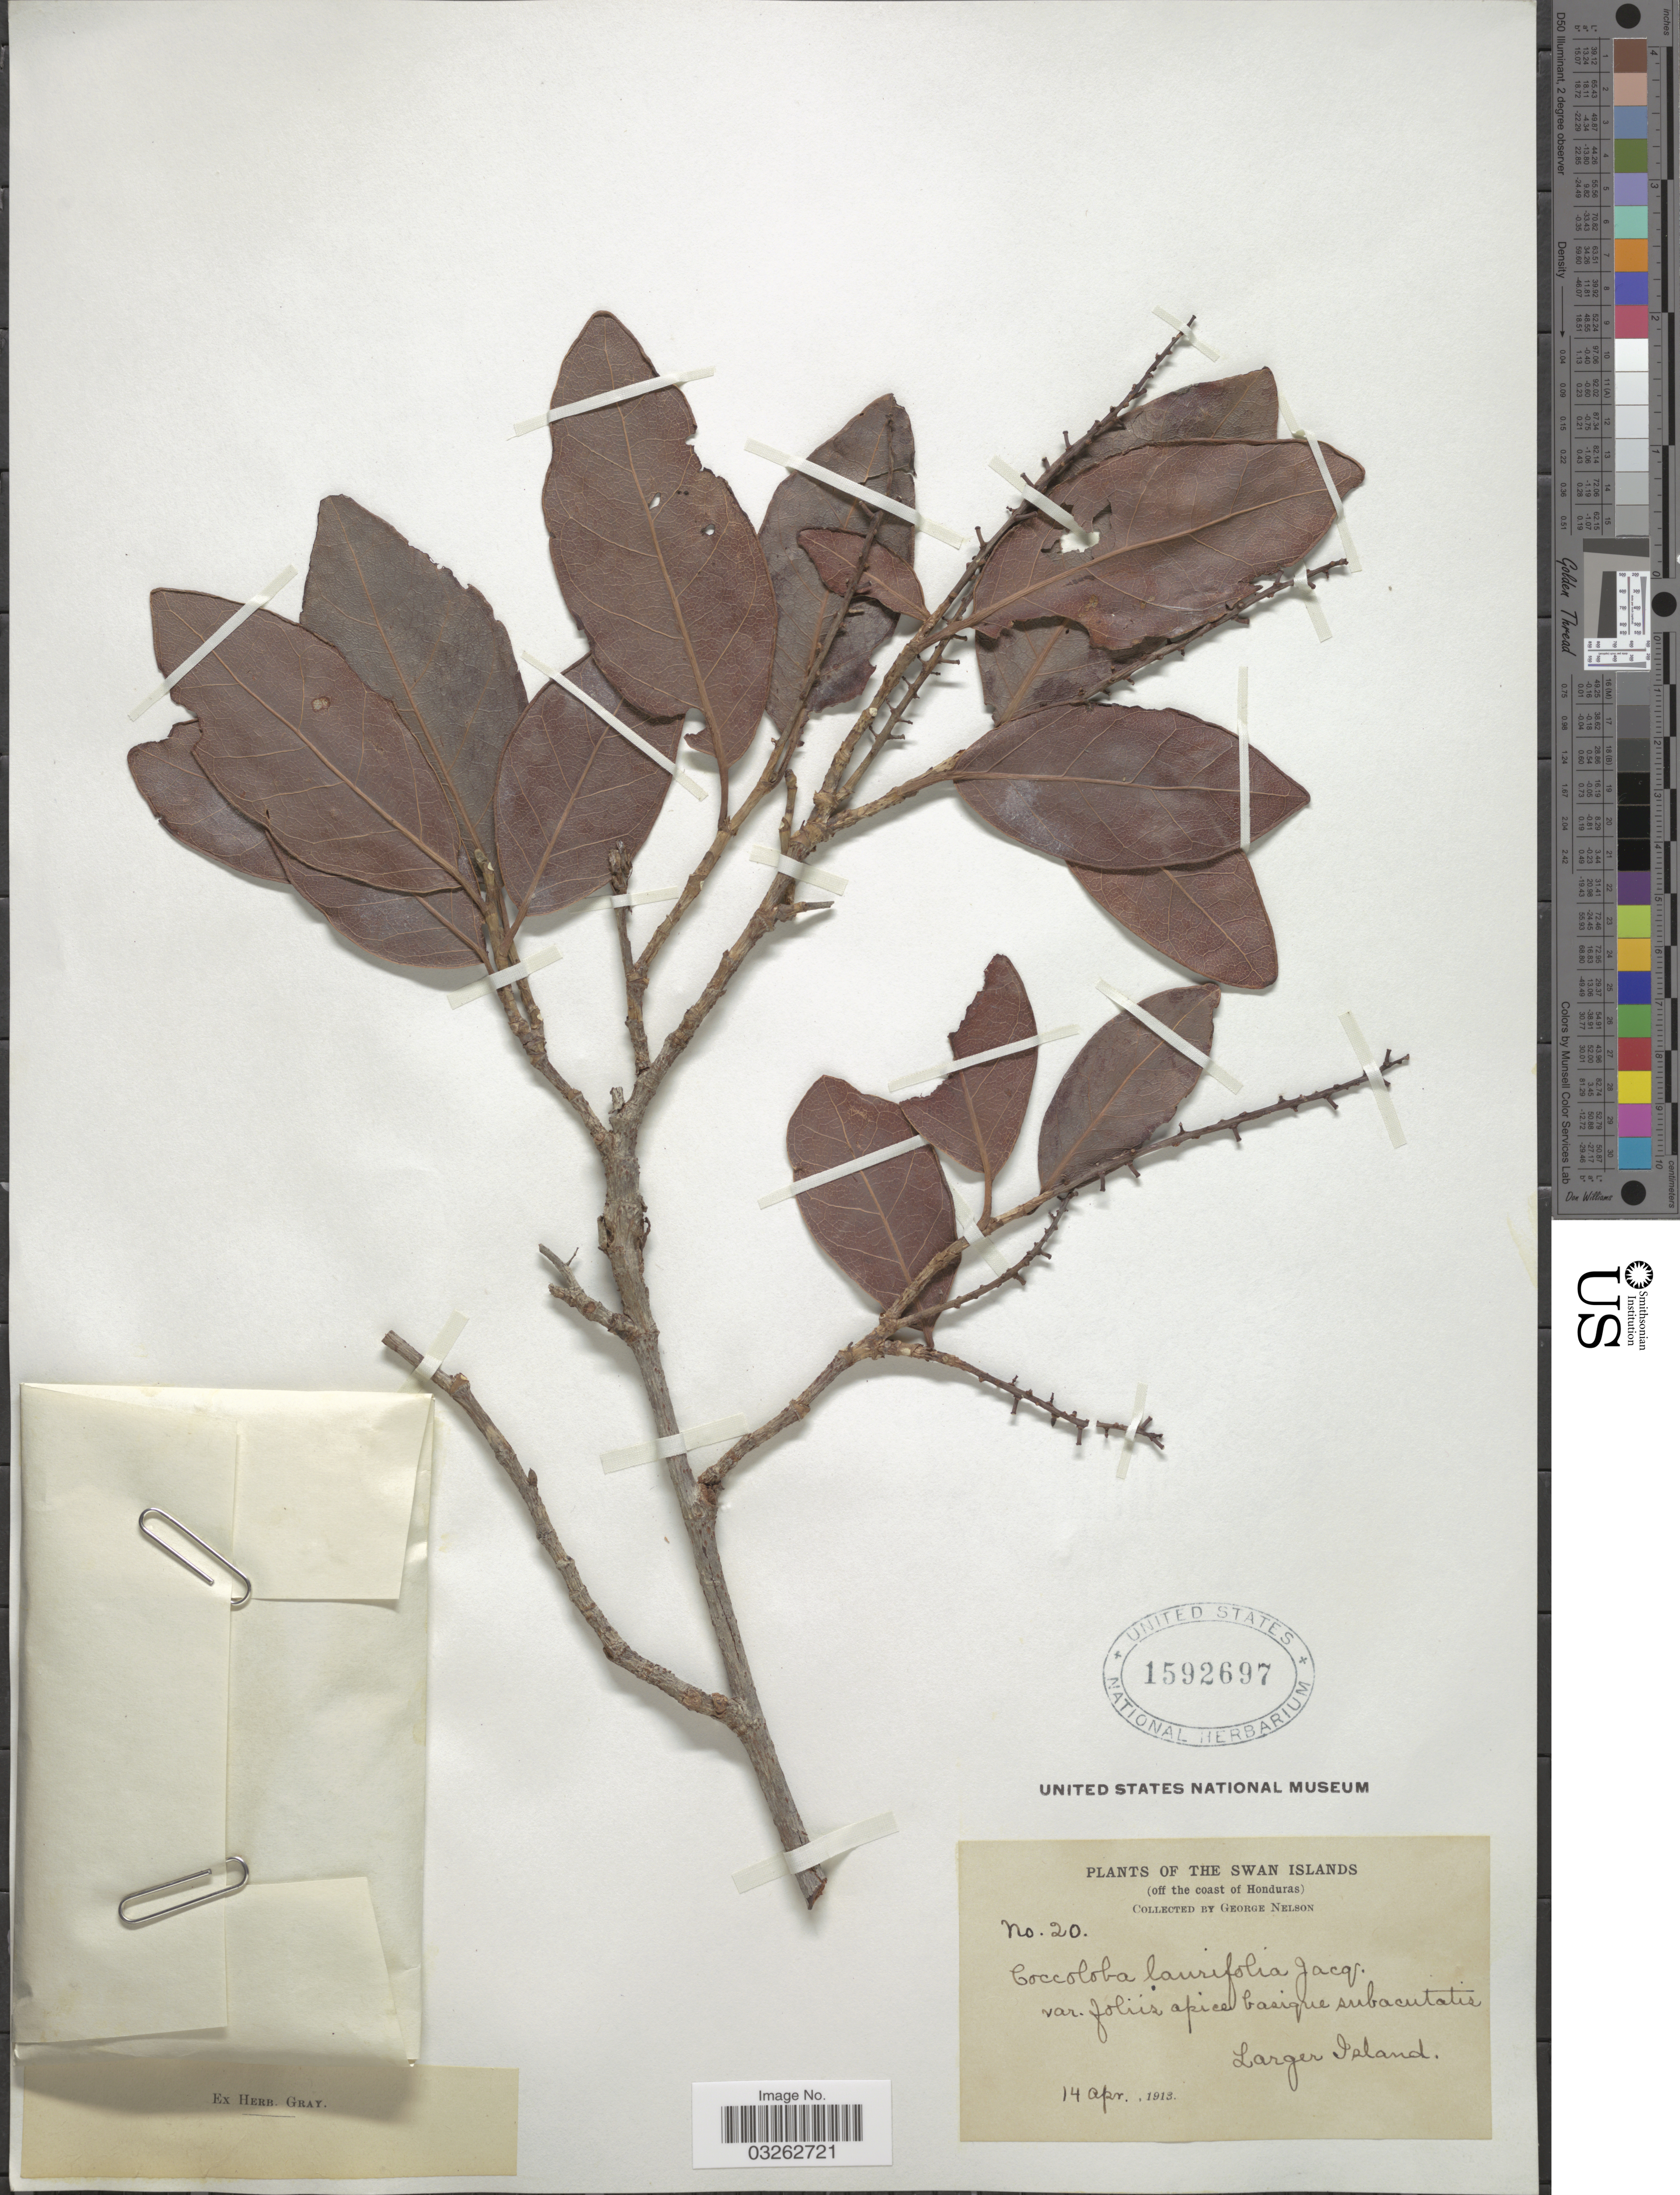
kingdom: Plantae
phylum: Tracheophyta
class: Magnoliopsida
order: Caryophyllales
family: Polygonaceae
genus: Coccoloba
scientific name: Coccoloba diversifolia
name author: Jacq.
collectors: G. Nelson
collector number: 20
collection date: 1913-04-14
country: Honduras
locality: The Swan Islands. (off the coast of Honduras). Larger Island.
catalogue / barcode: US 1592697